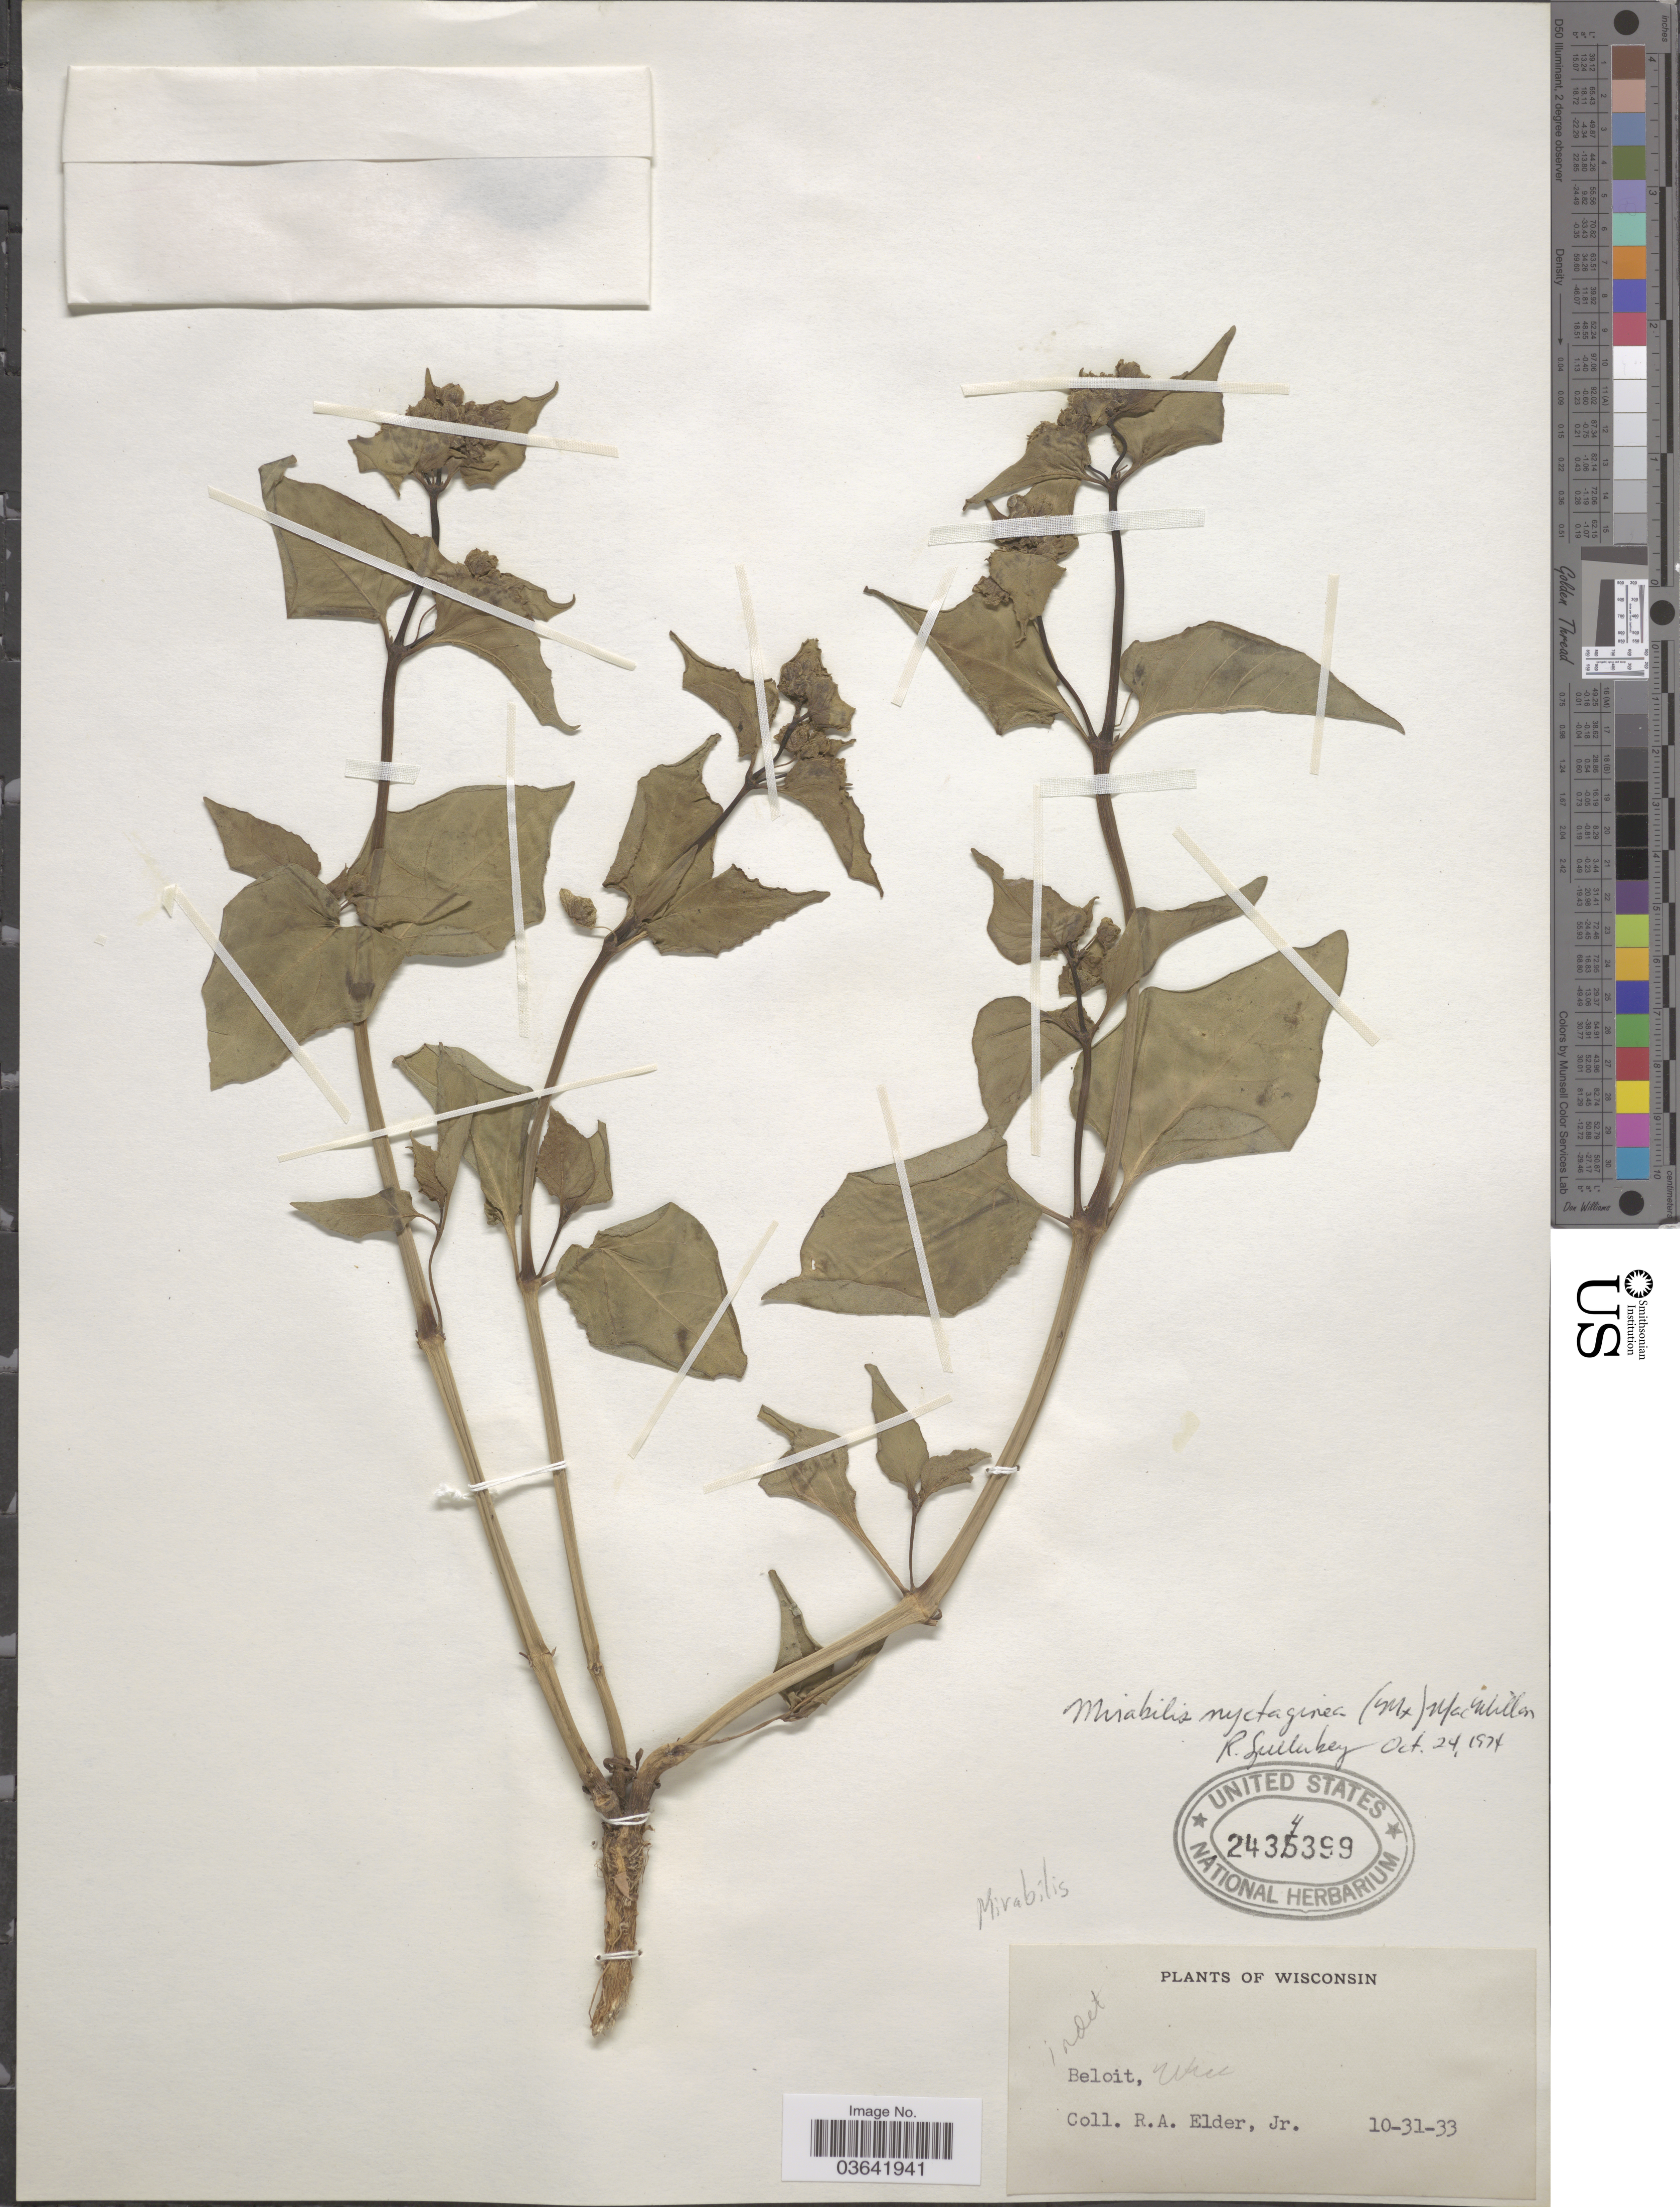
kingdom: Plantae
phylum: Tracheophyta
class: Magnoliopsida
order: Caryophyllales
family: Nyctaginaceae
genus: Mirabilis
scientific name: Mirabilis nyctaginea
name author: (Michx.) MacMill.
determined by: Spellenberg, R.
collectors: R. Elder Jr.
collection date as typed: Transcribed d/m/y: 31/10/33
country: United States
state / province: Wisconsin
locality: Beloit.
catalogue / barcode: US 2434399